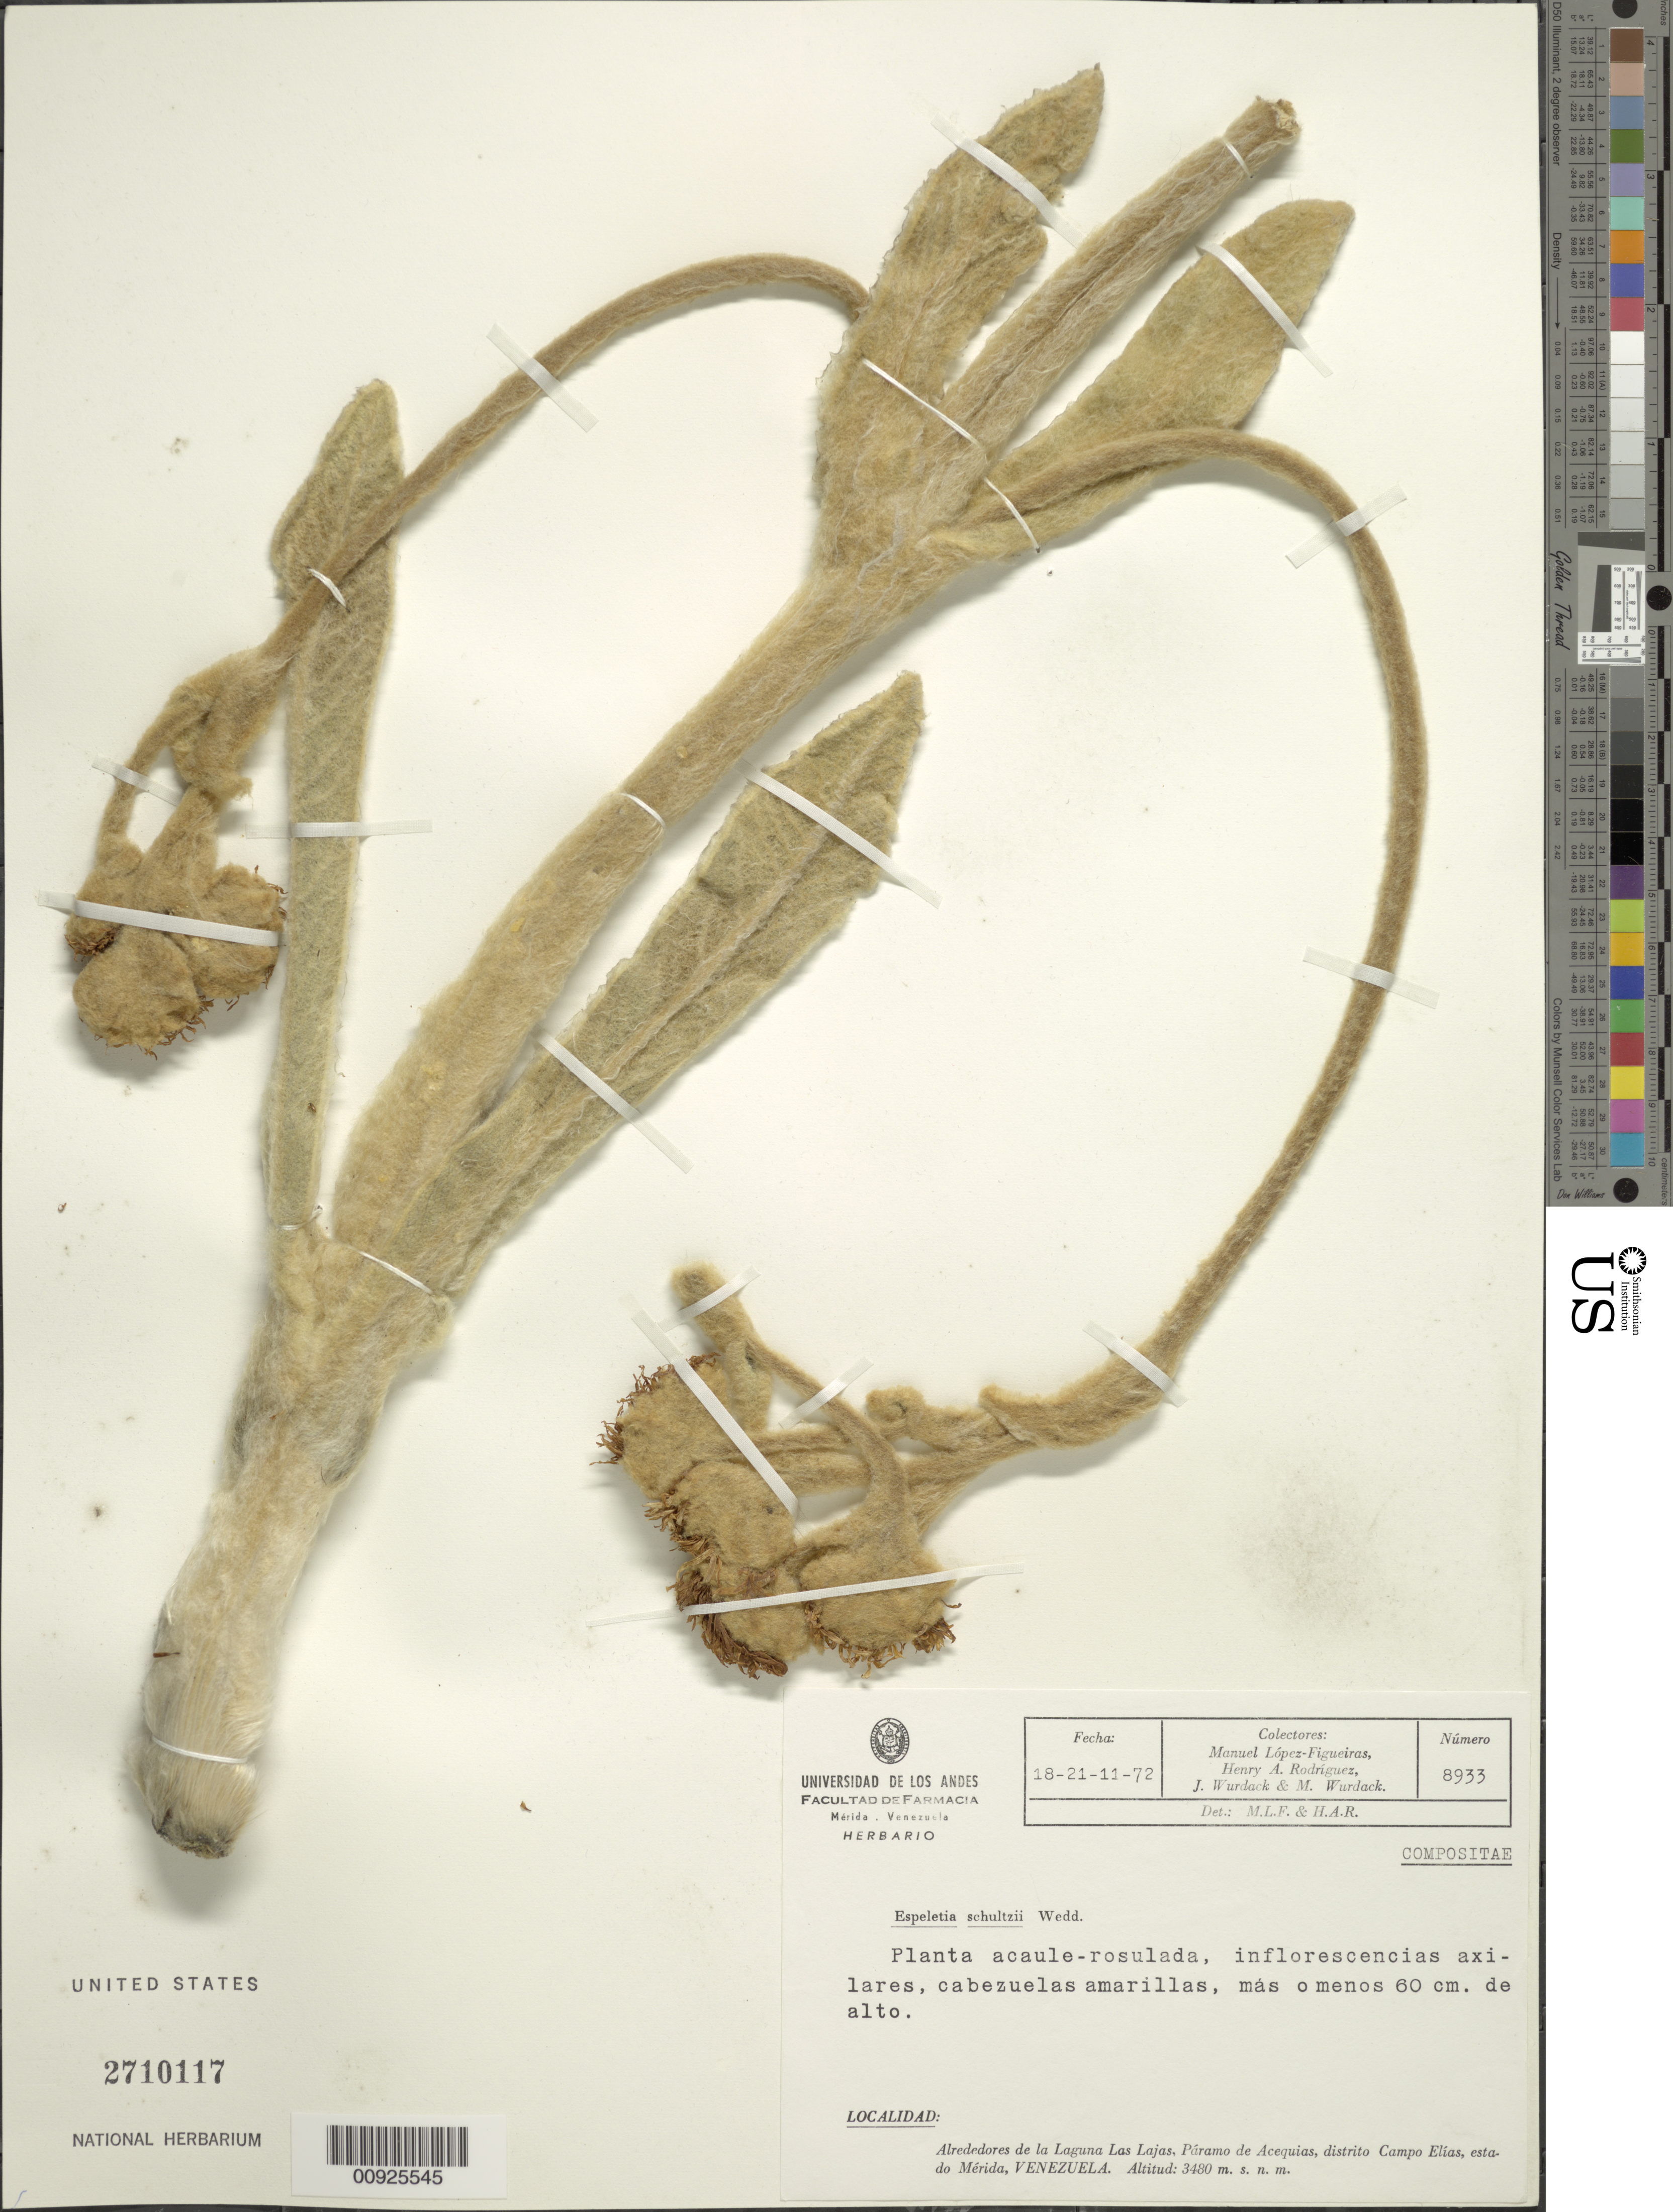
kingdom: Plantae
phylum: Tracheophyta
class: Magnoliopsida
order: Asterales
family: Asteraceae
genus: Espeletia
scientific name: Espeletia schultzii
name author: Wedd.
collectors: M. López Figueiras, H. A. Rodriguez, J. J. Wurdack & M. L. Wurdack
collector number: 8933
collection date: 1972-11-18/1972-11-21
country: Venezuela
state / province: Mérida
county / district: Campo Elías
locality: P. de Acequias. Alrededores de la Laguna Las Lajas, Páramo de Acequias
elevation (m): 3480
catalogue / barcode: US 2710117